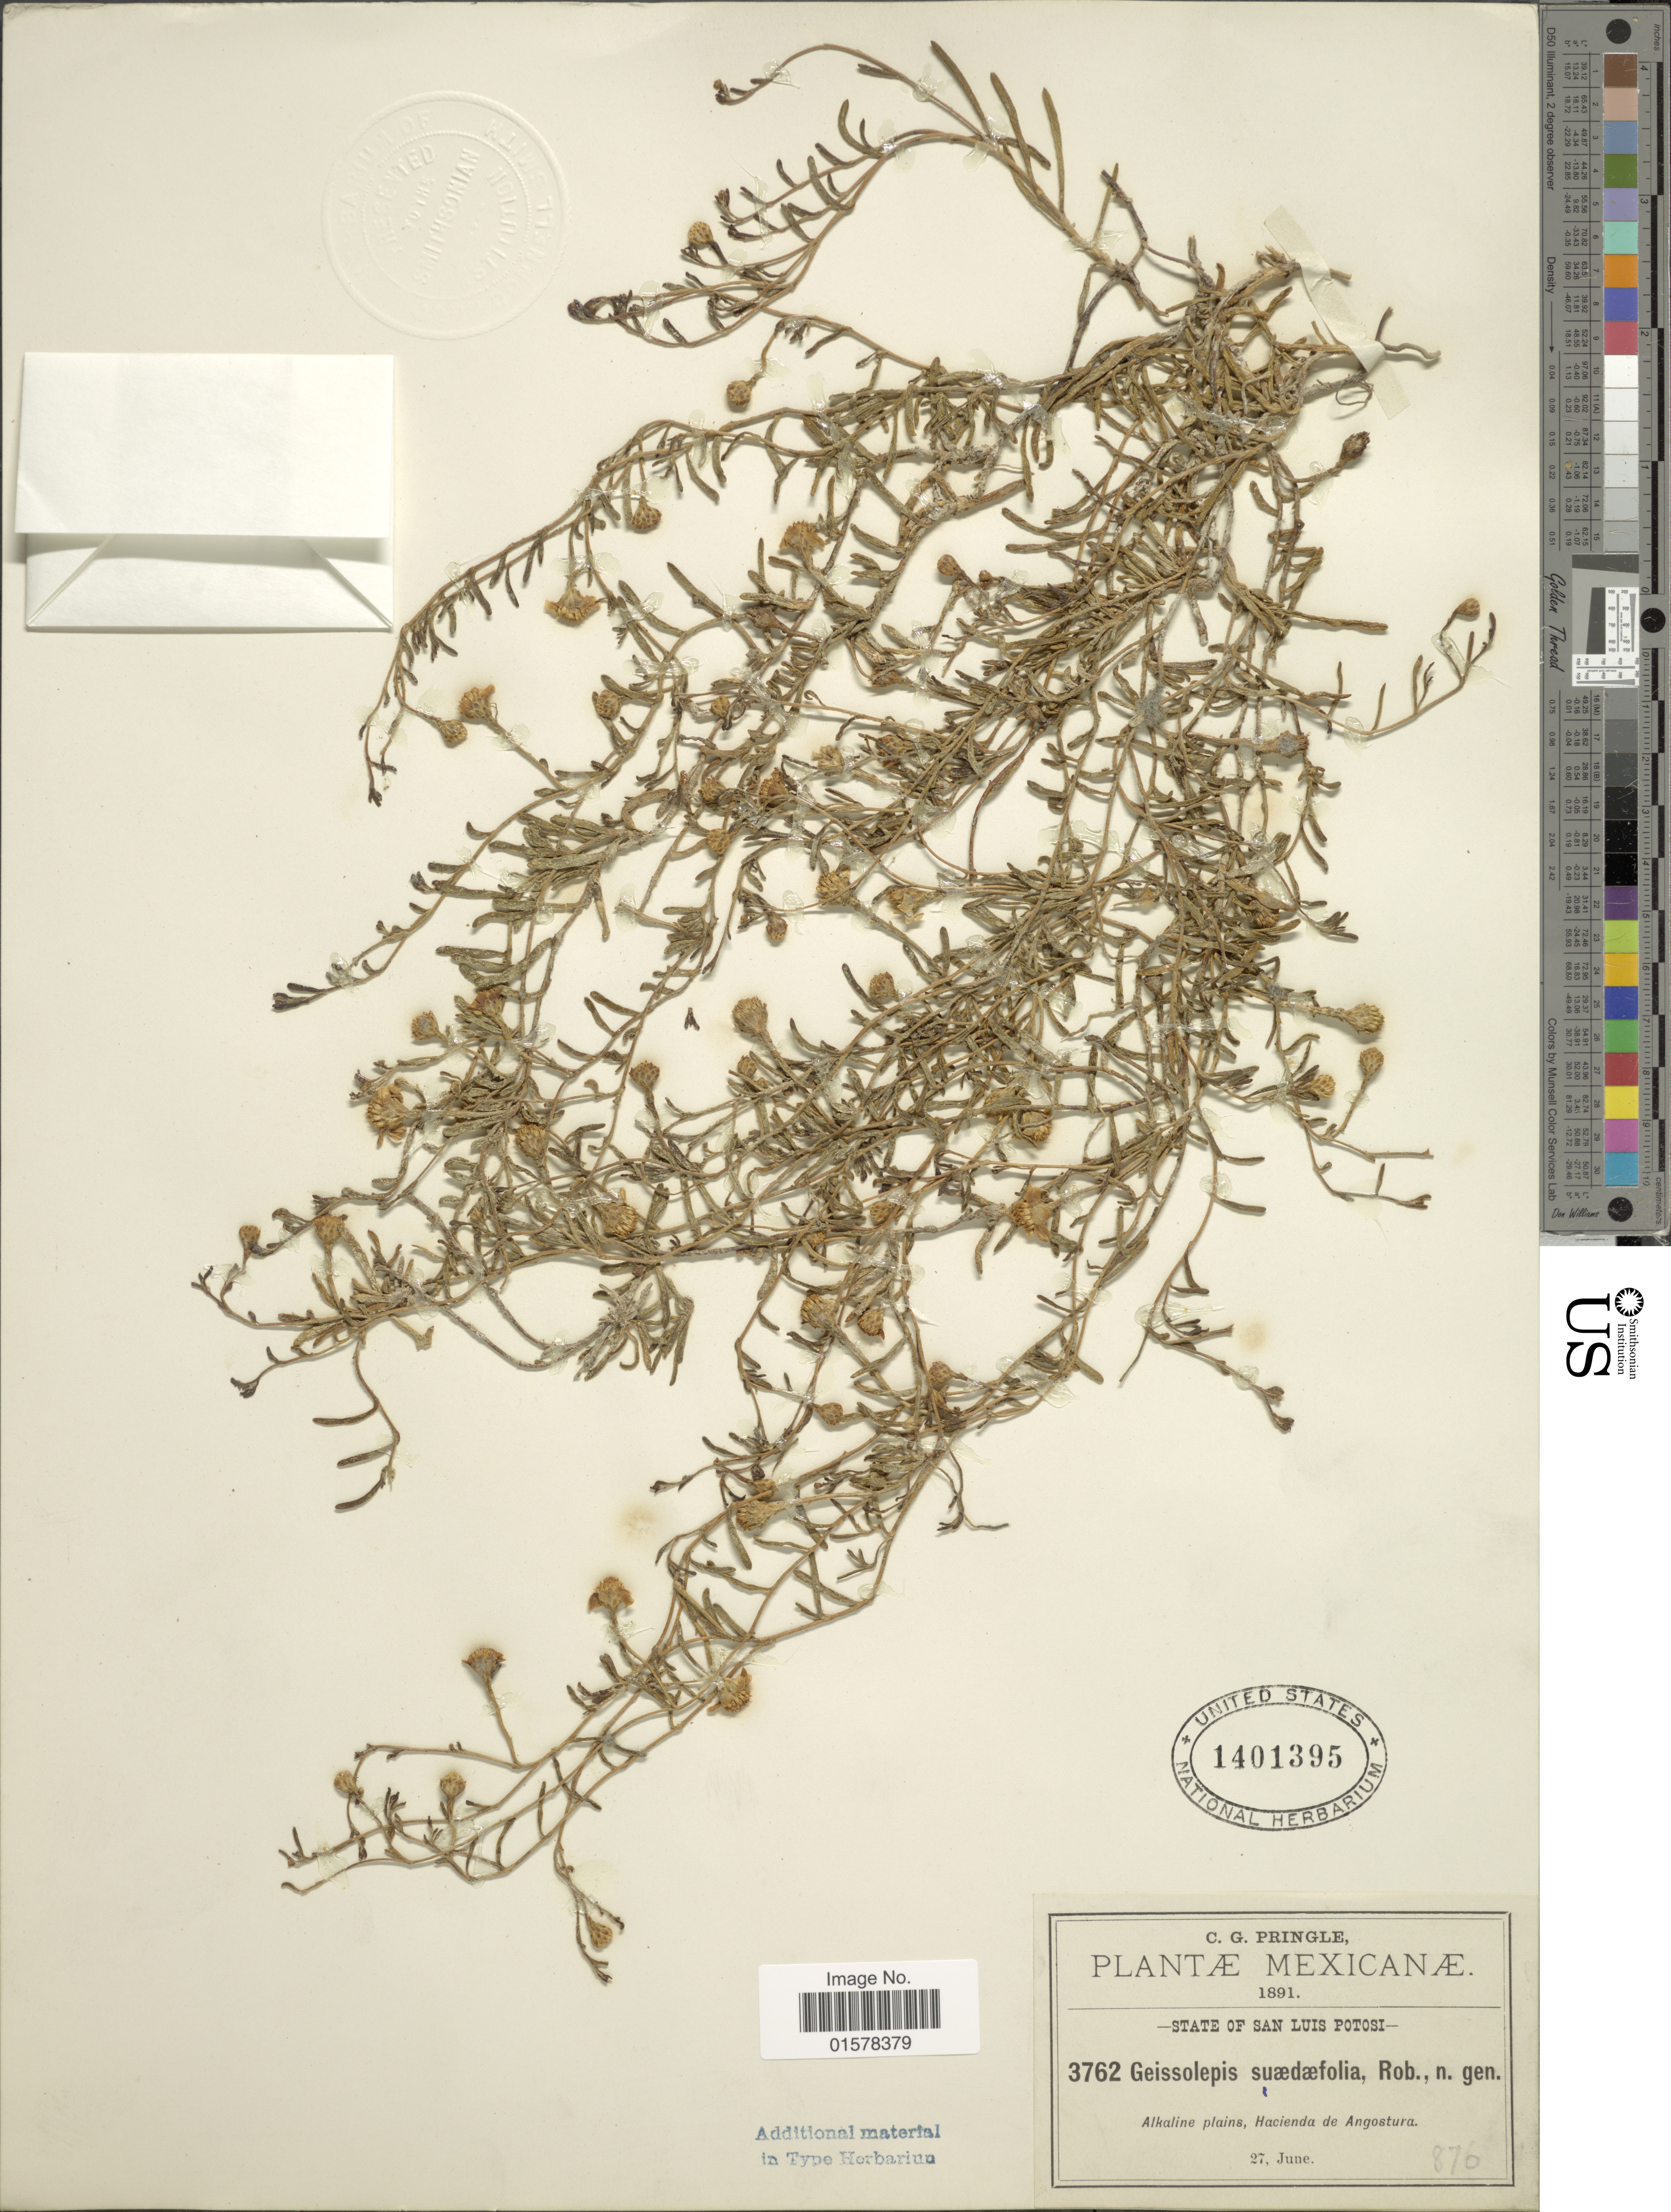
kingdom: Plantae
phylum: Tracheophyta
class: Magnoliopsida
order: Asterales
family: Asteraceae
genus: Geissolepis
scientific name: Geissolepis suaedaefolia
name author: B.L. Rob.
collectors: C. G. Pringle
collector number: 3762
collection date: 1891-06-27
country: Mexico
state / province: San Luis Potosí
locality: Alkaline plains, Hacienda de Angostura, State of San Luis Potosí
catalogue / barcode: US 1401395